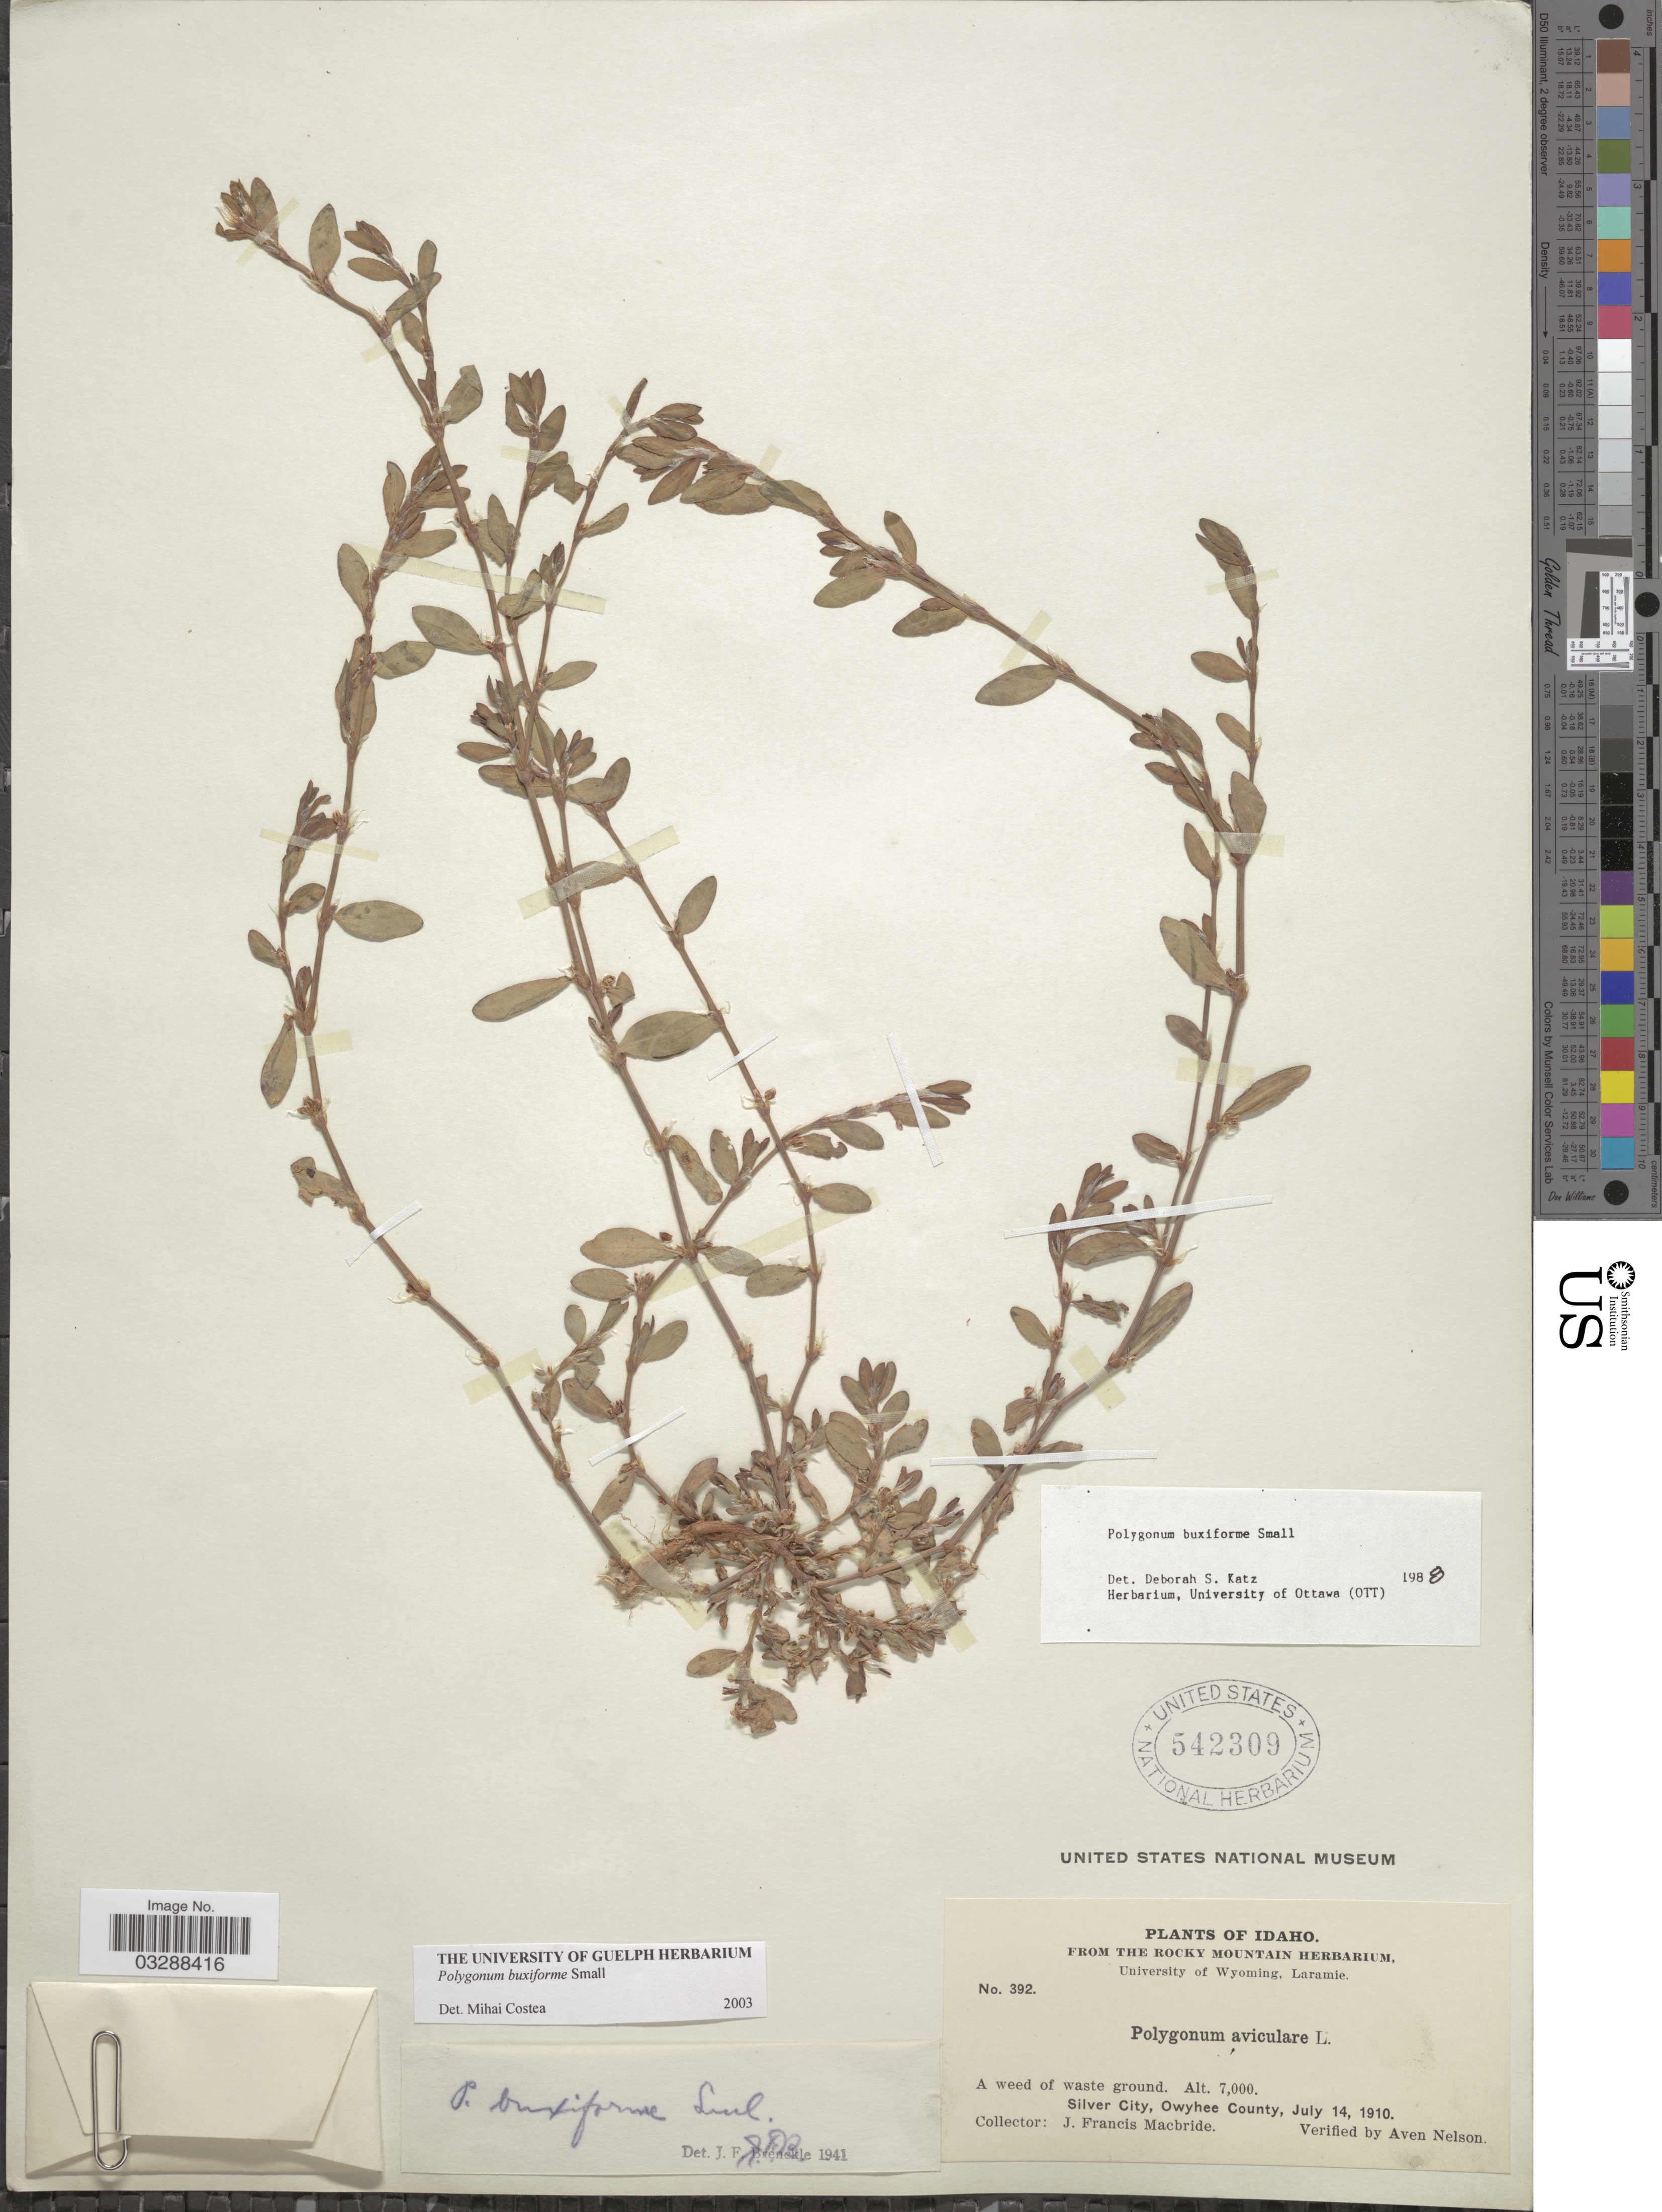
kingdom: Plantae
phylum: Tracheophyta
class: Magnoliopsida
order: Caryophyllales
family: Polygonaceae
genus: Polygonum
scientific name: Polygonum buxiforme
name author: Small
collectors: J. F. Macbride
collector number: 392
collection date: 1910-07-14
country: United States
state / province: Idaho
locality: Silver City, Owyhee County.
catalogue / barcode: US 542309